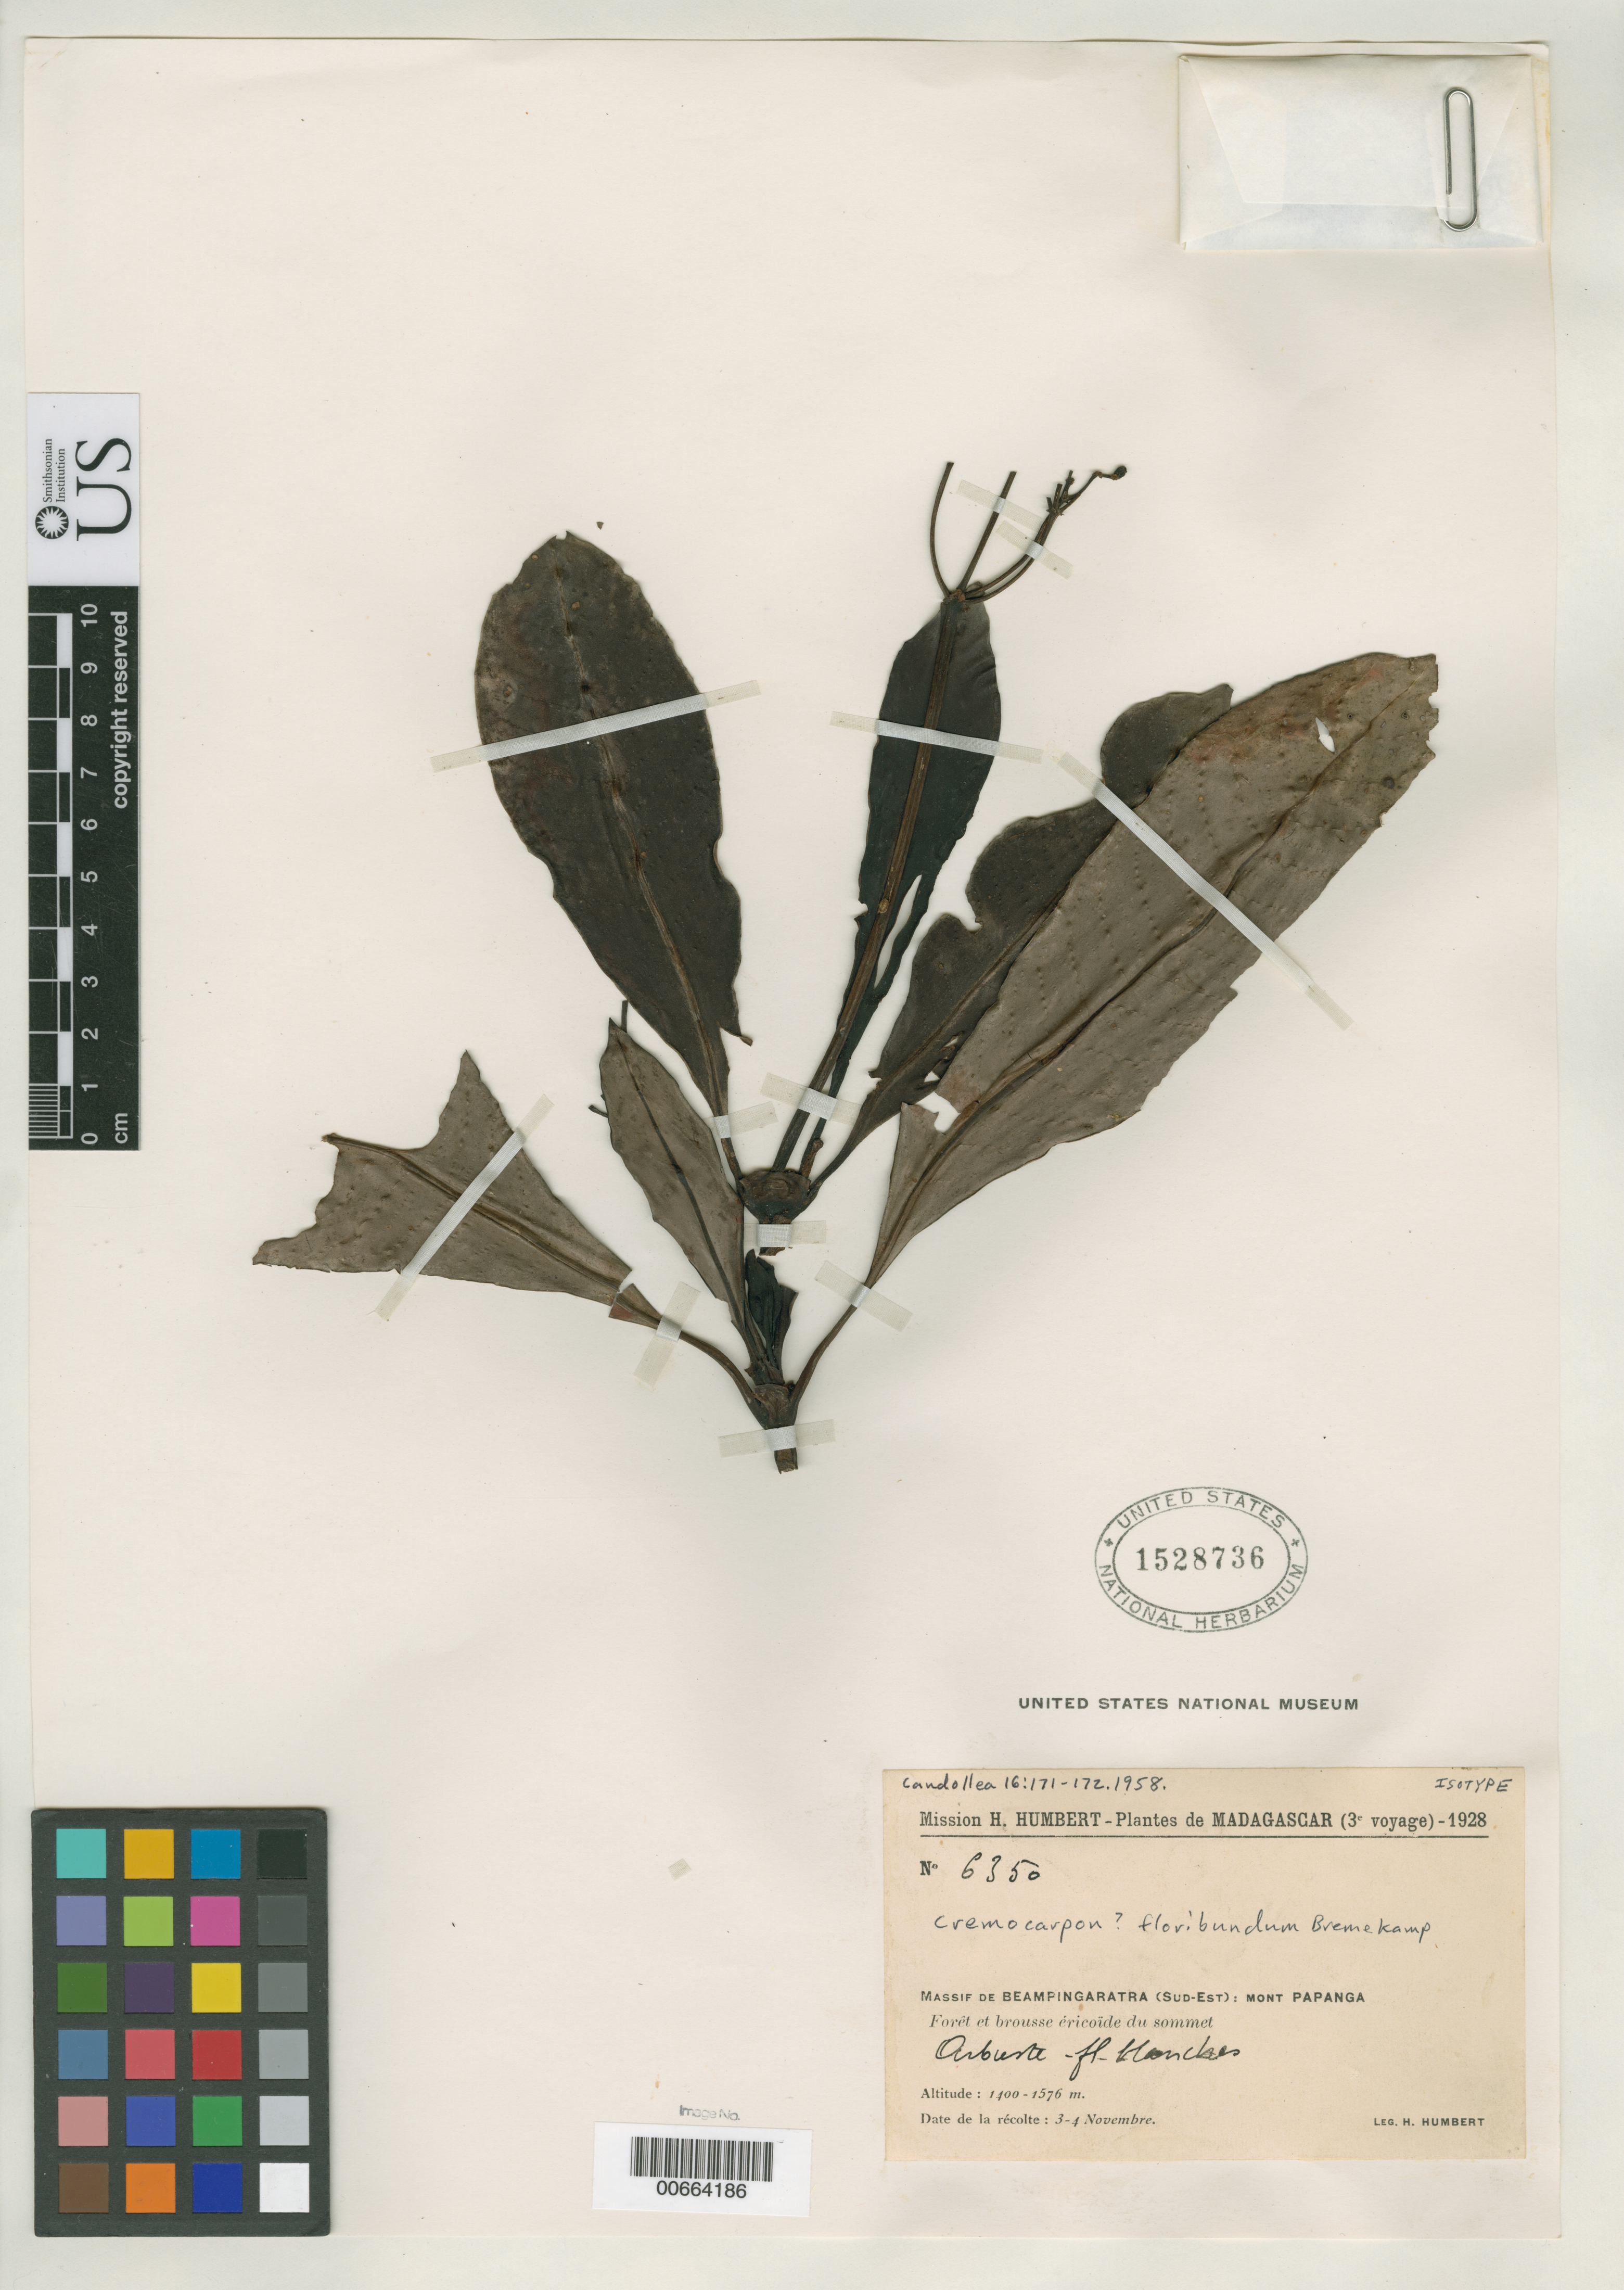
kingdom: Plantae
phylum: Tracheophyta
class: Magnoliopsida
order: Gentianales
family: Rubiaceae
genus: Cremocarpon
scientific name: Cremocarpon floribundum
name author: Bremek.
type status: Isotype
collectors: H. Humbert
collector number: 6350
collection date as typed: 03 Nov 1928 to 04 Nov 1928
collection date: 1928-11-03/1928-11-04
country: Madagascar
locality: Massif de Beampingaratra (Sud-Est): Mont Papanga.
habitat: Forêt et brousse éricoïde du sommet.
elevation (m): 1400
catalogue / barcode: US 1528736